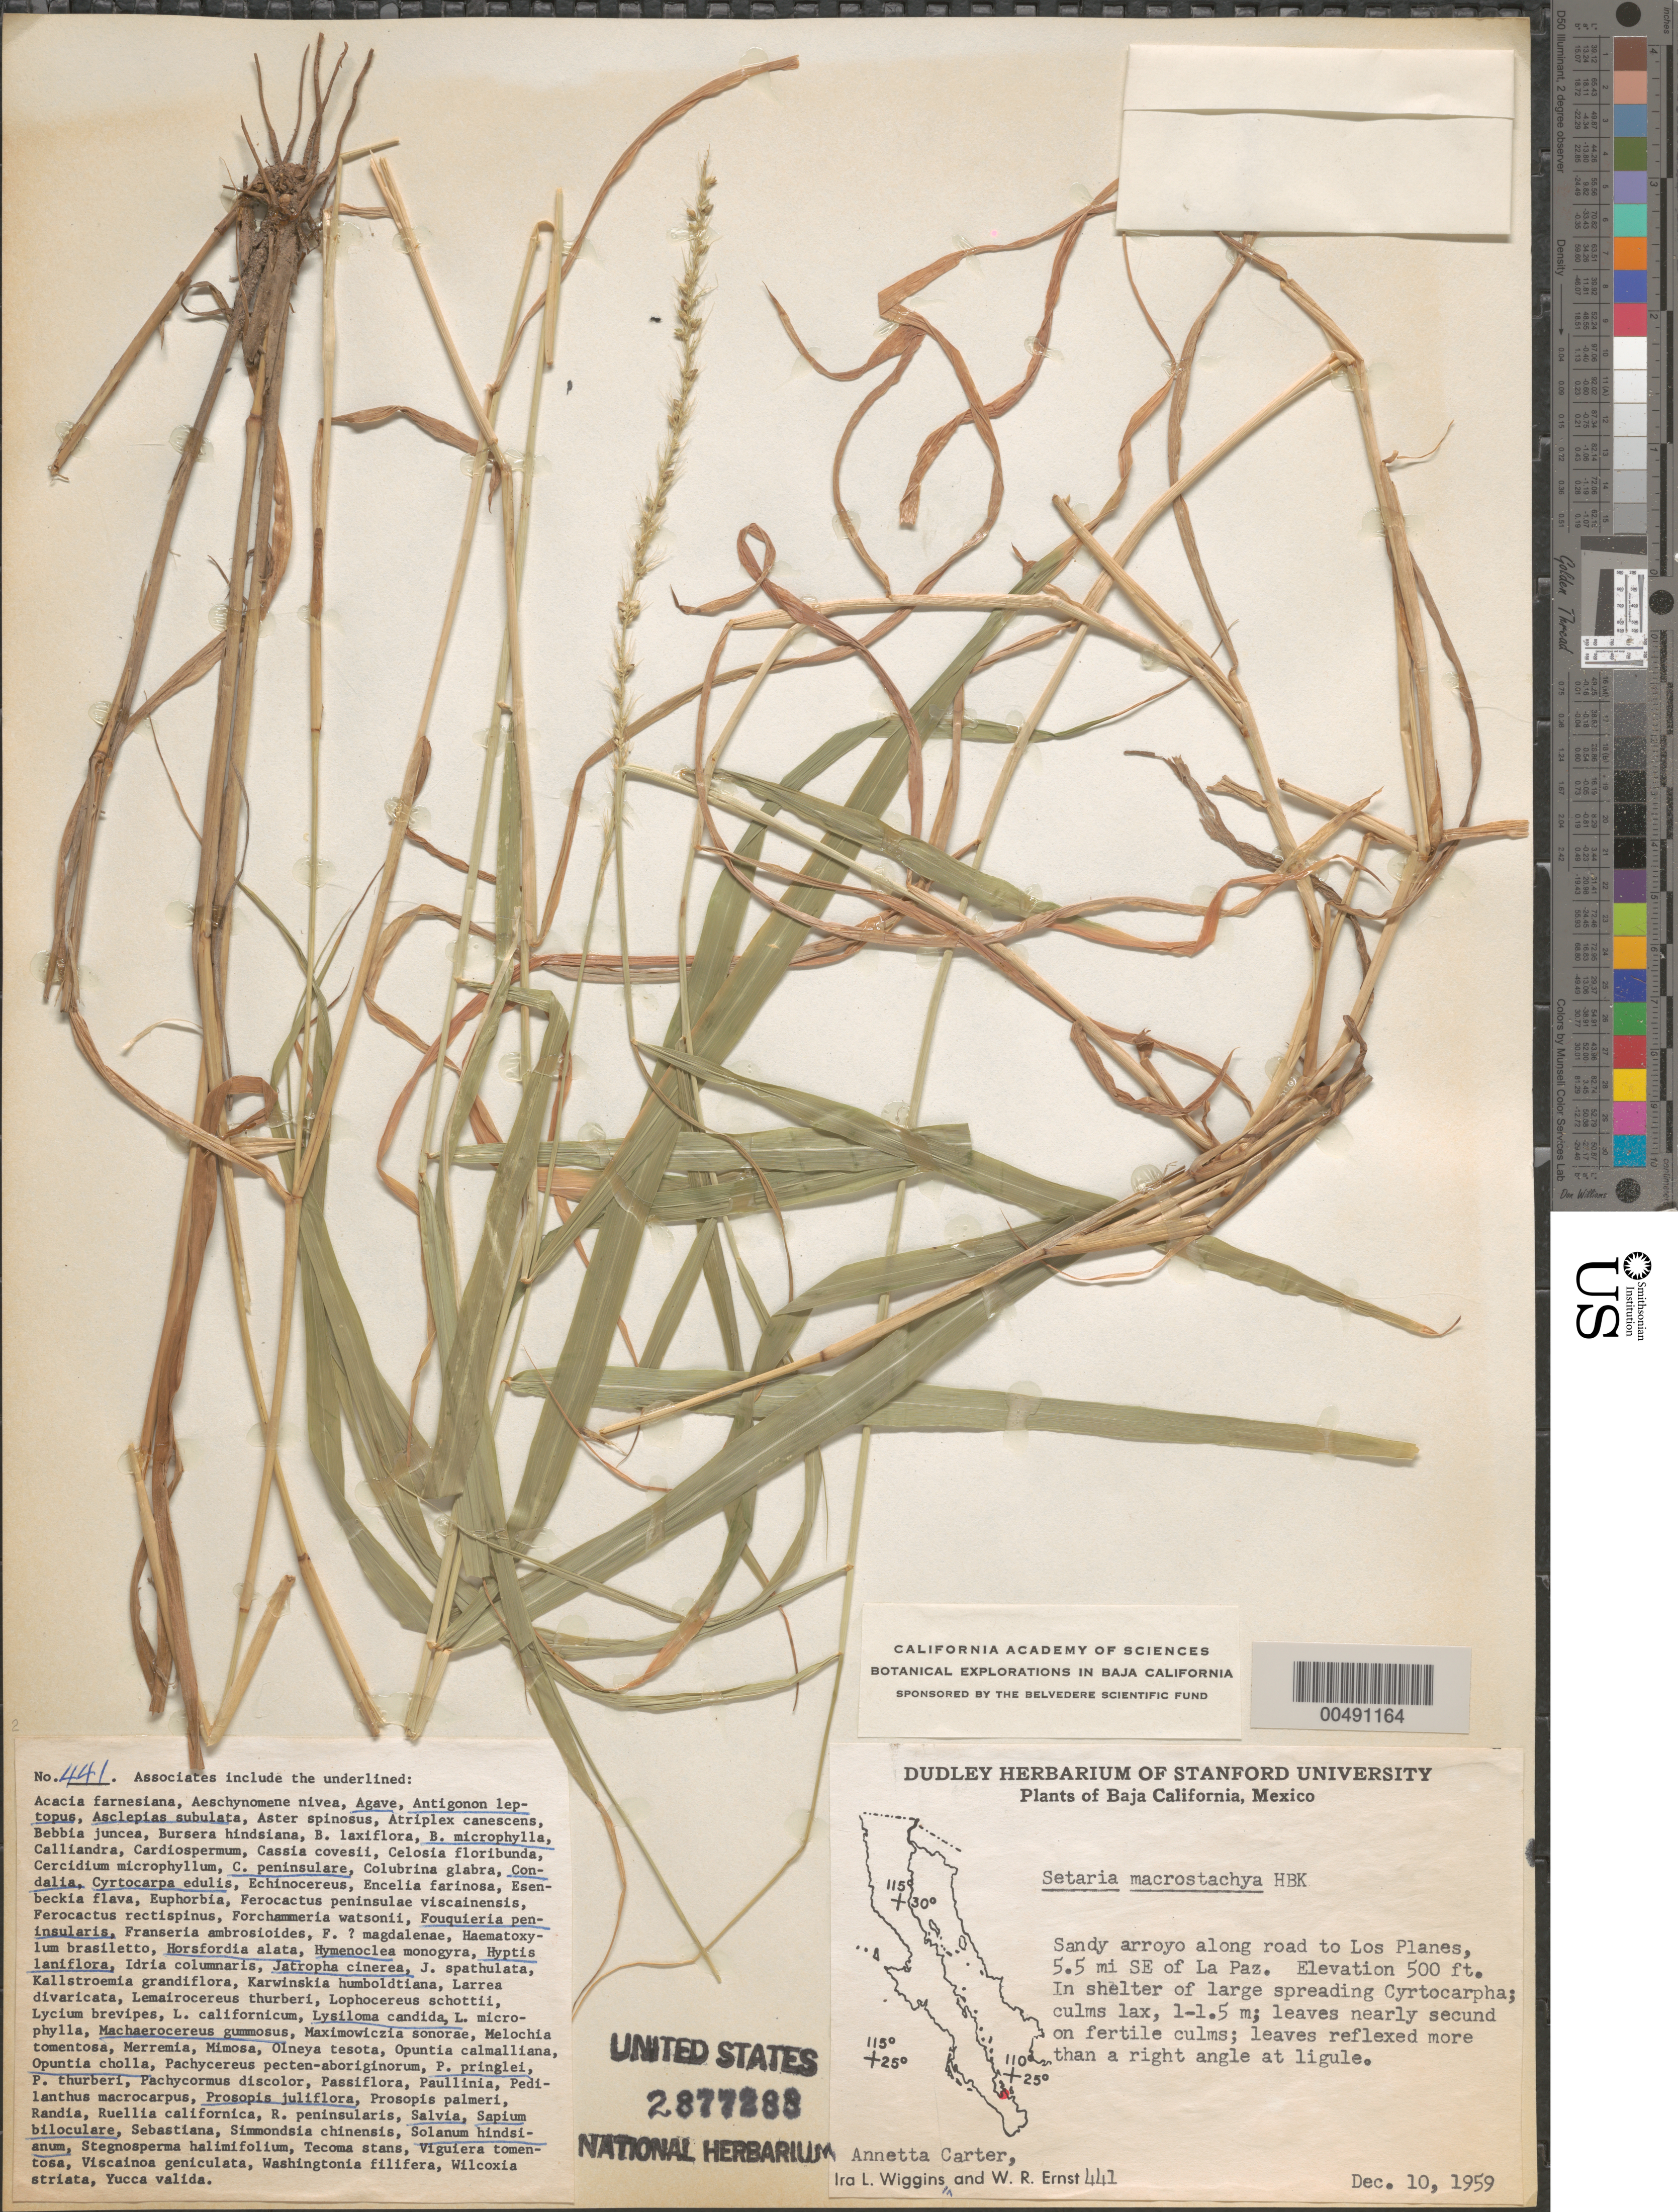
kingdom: Plantae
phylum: Tracheophyta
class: Liliopsida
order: Poales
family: Poaceae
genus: Setaria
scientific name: Setaria macrostachya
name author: Kunth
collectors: A. M. Carter, I. L. Wiggins & W. R. Ernst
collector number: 441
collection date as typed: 10 Dec 1959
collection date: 1959-12-10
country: Mexico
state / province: Baja California Sur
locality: Along rd to Los Planes, 5.5 mi SE of La Paz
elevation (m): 152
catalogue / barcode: US 2877888